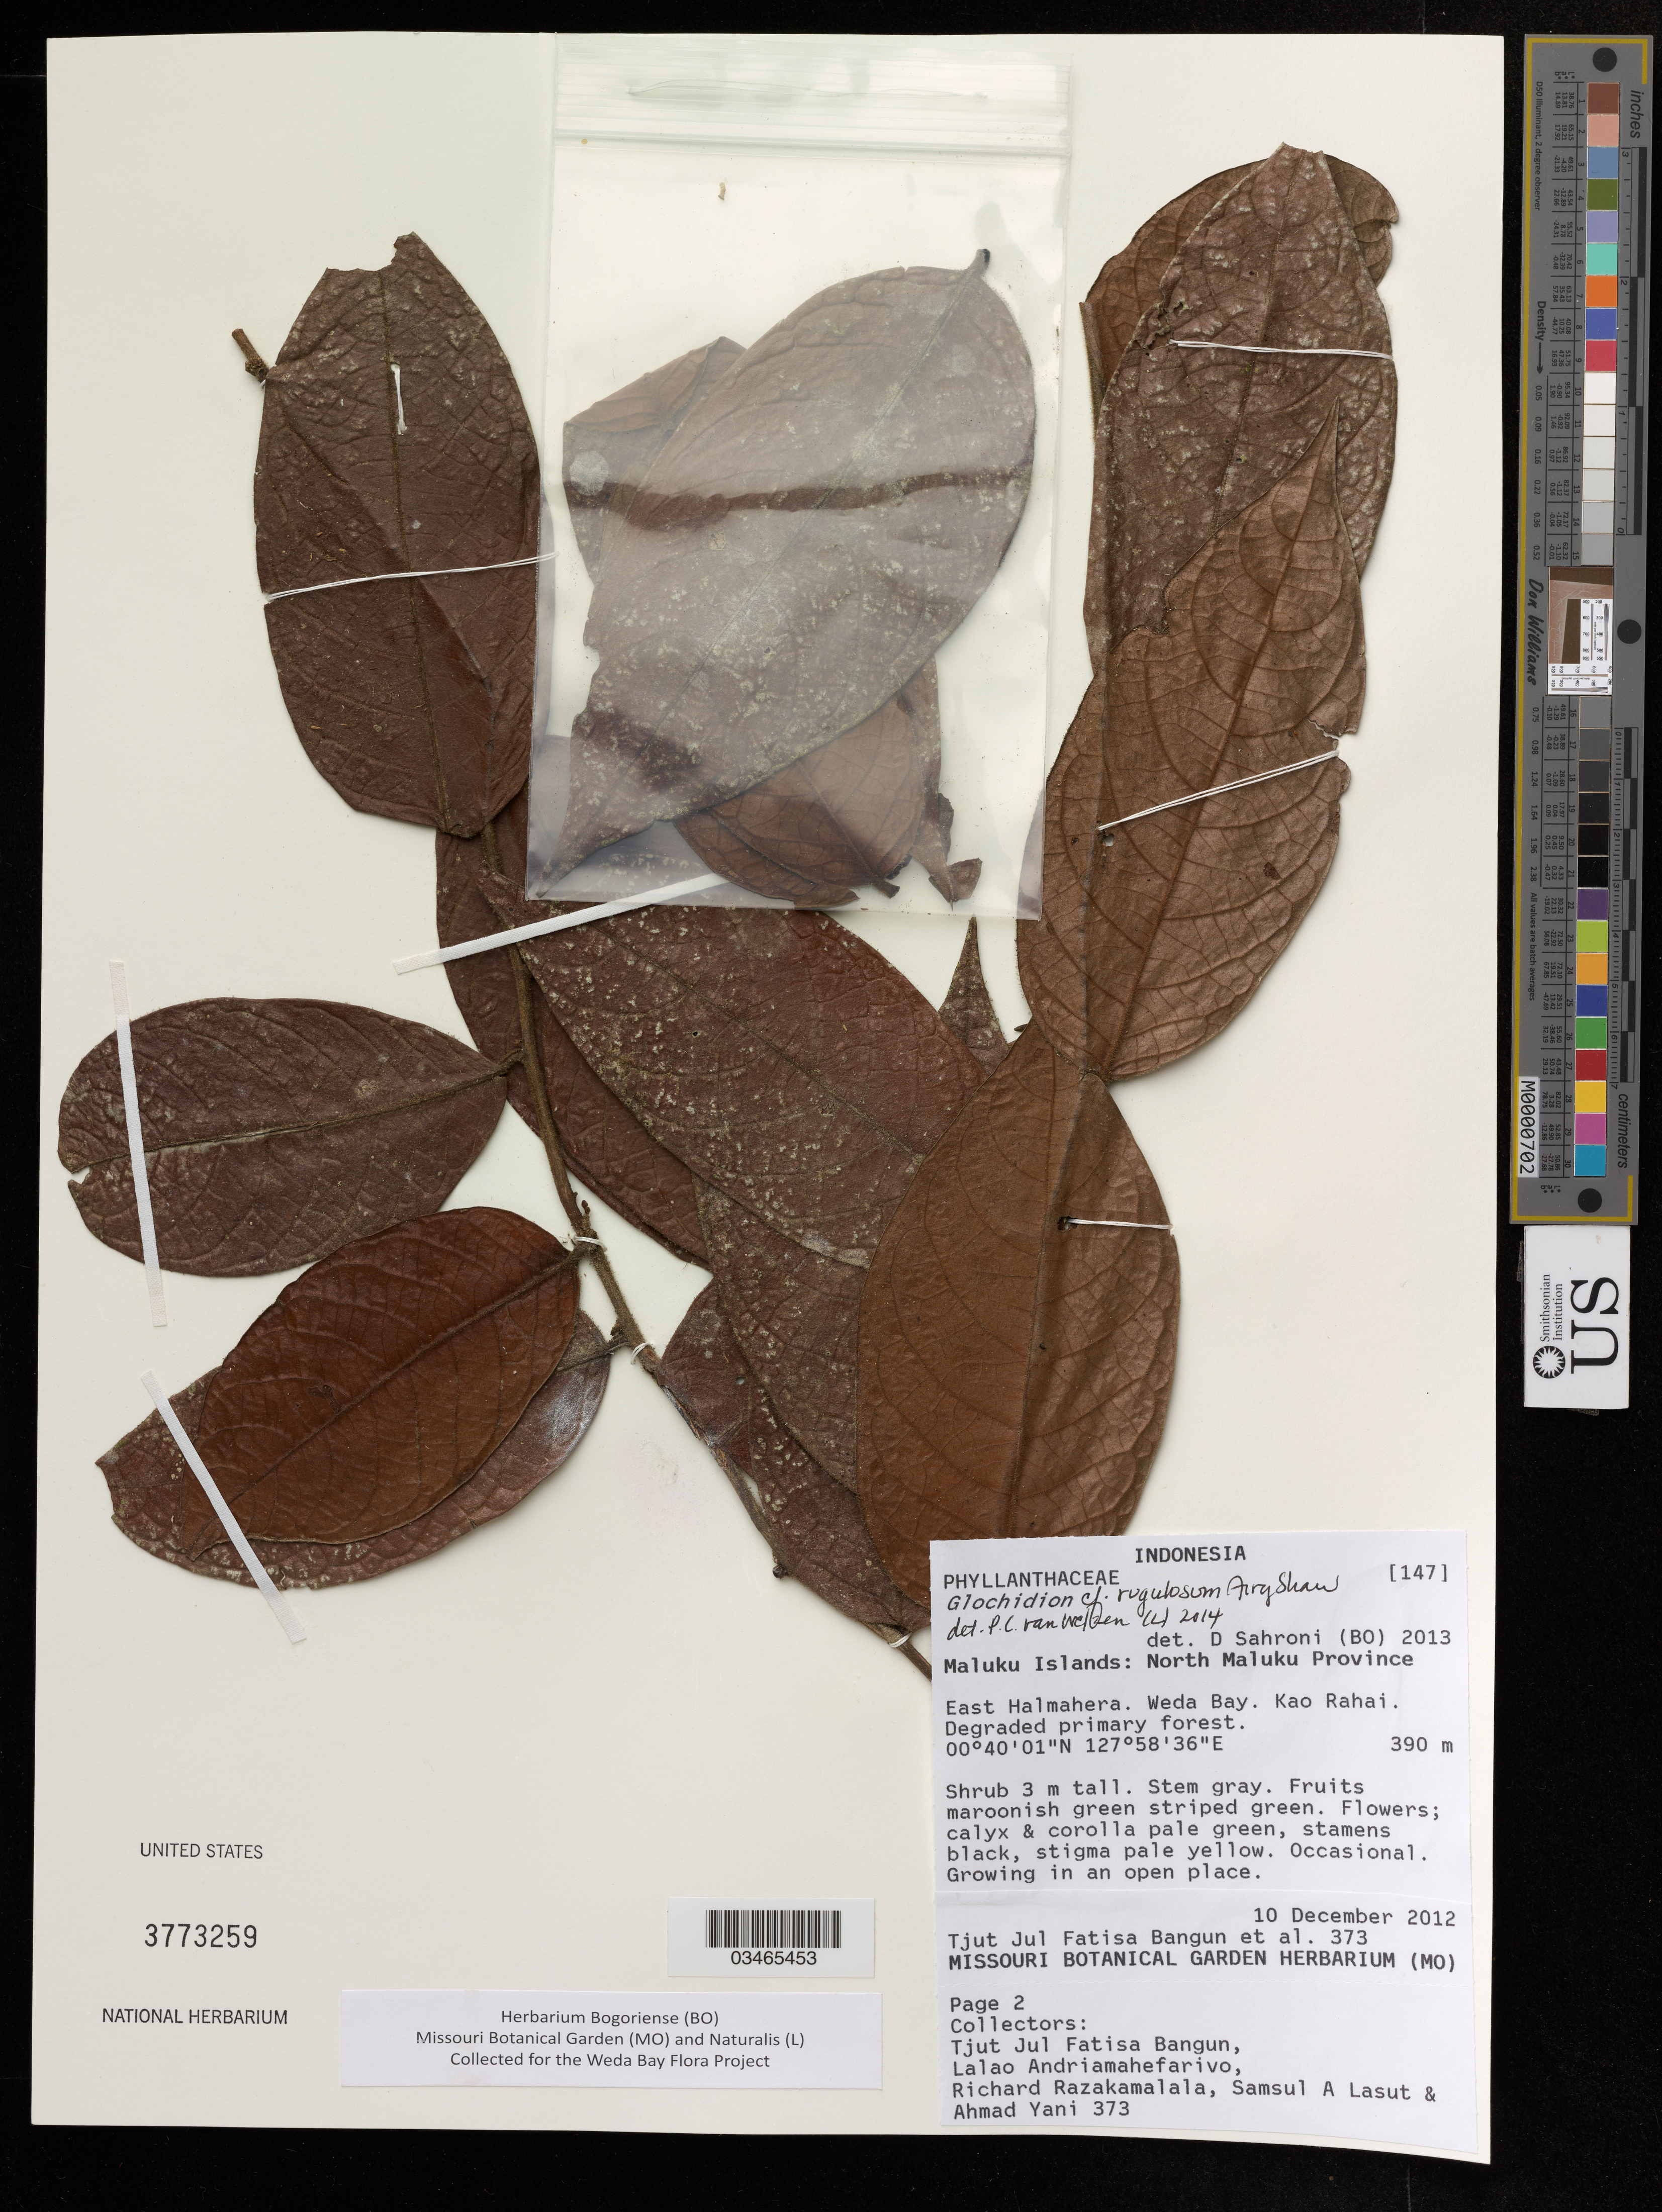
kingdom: Plantae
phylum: Tracheophyta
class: Magnoliopsida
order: Malpighiales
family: Phyllanthaceae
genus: Glochidion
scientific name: Glochidion rugulosum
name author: Airy Shaw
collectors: T. Bangun, L. Andriamahefarivo, R. Razakamalala & A. Yani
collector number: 373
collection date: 2012-12-10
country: Indonesia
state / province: Maluku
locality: North Maluku Procince. East Halmahera. Weda Bay. Kao Rahai.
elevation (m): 390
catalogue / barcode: US 3773259